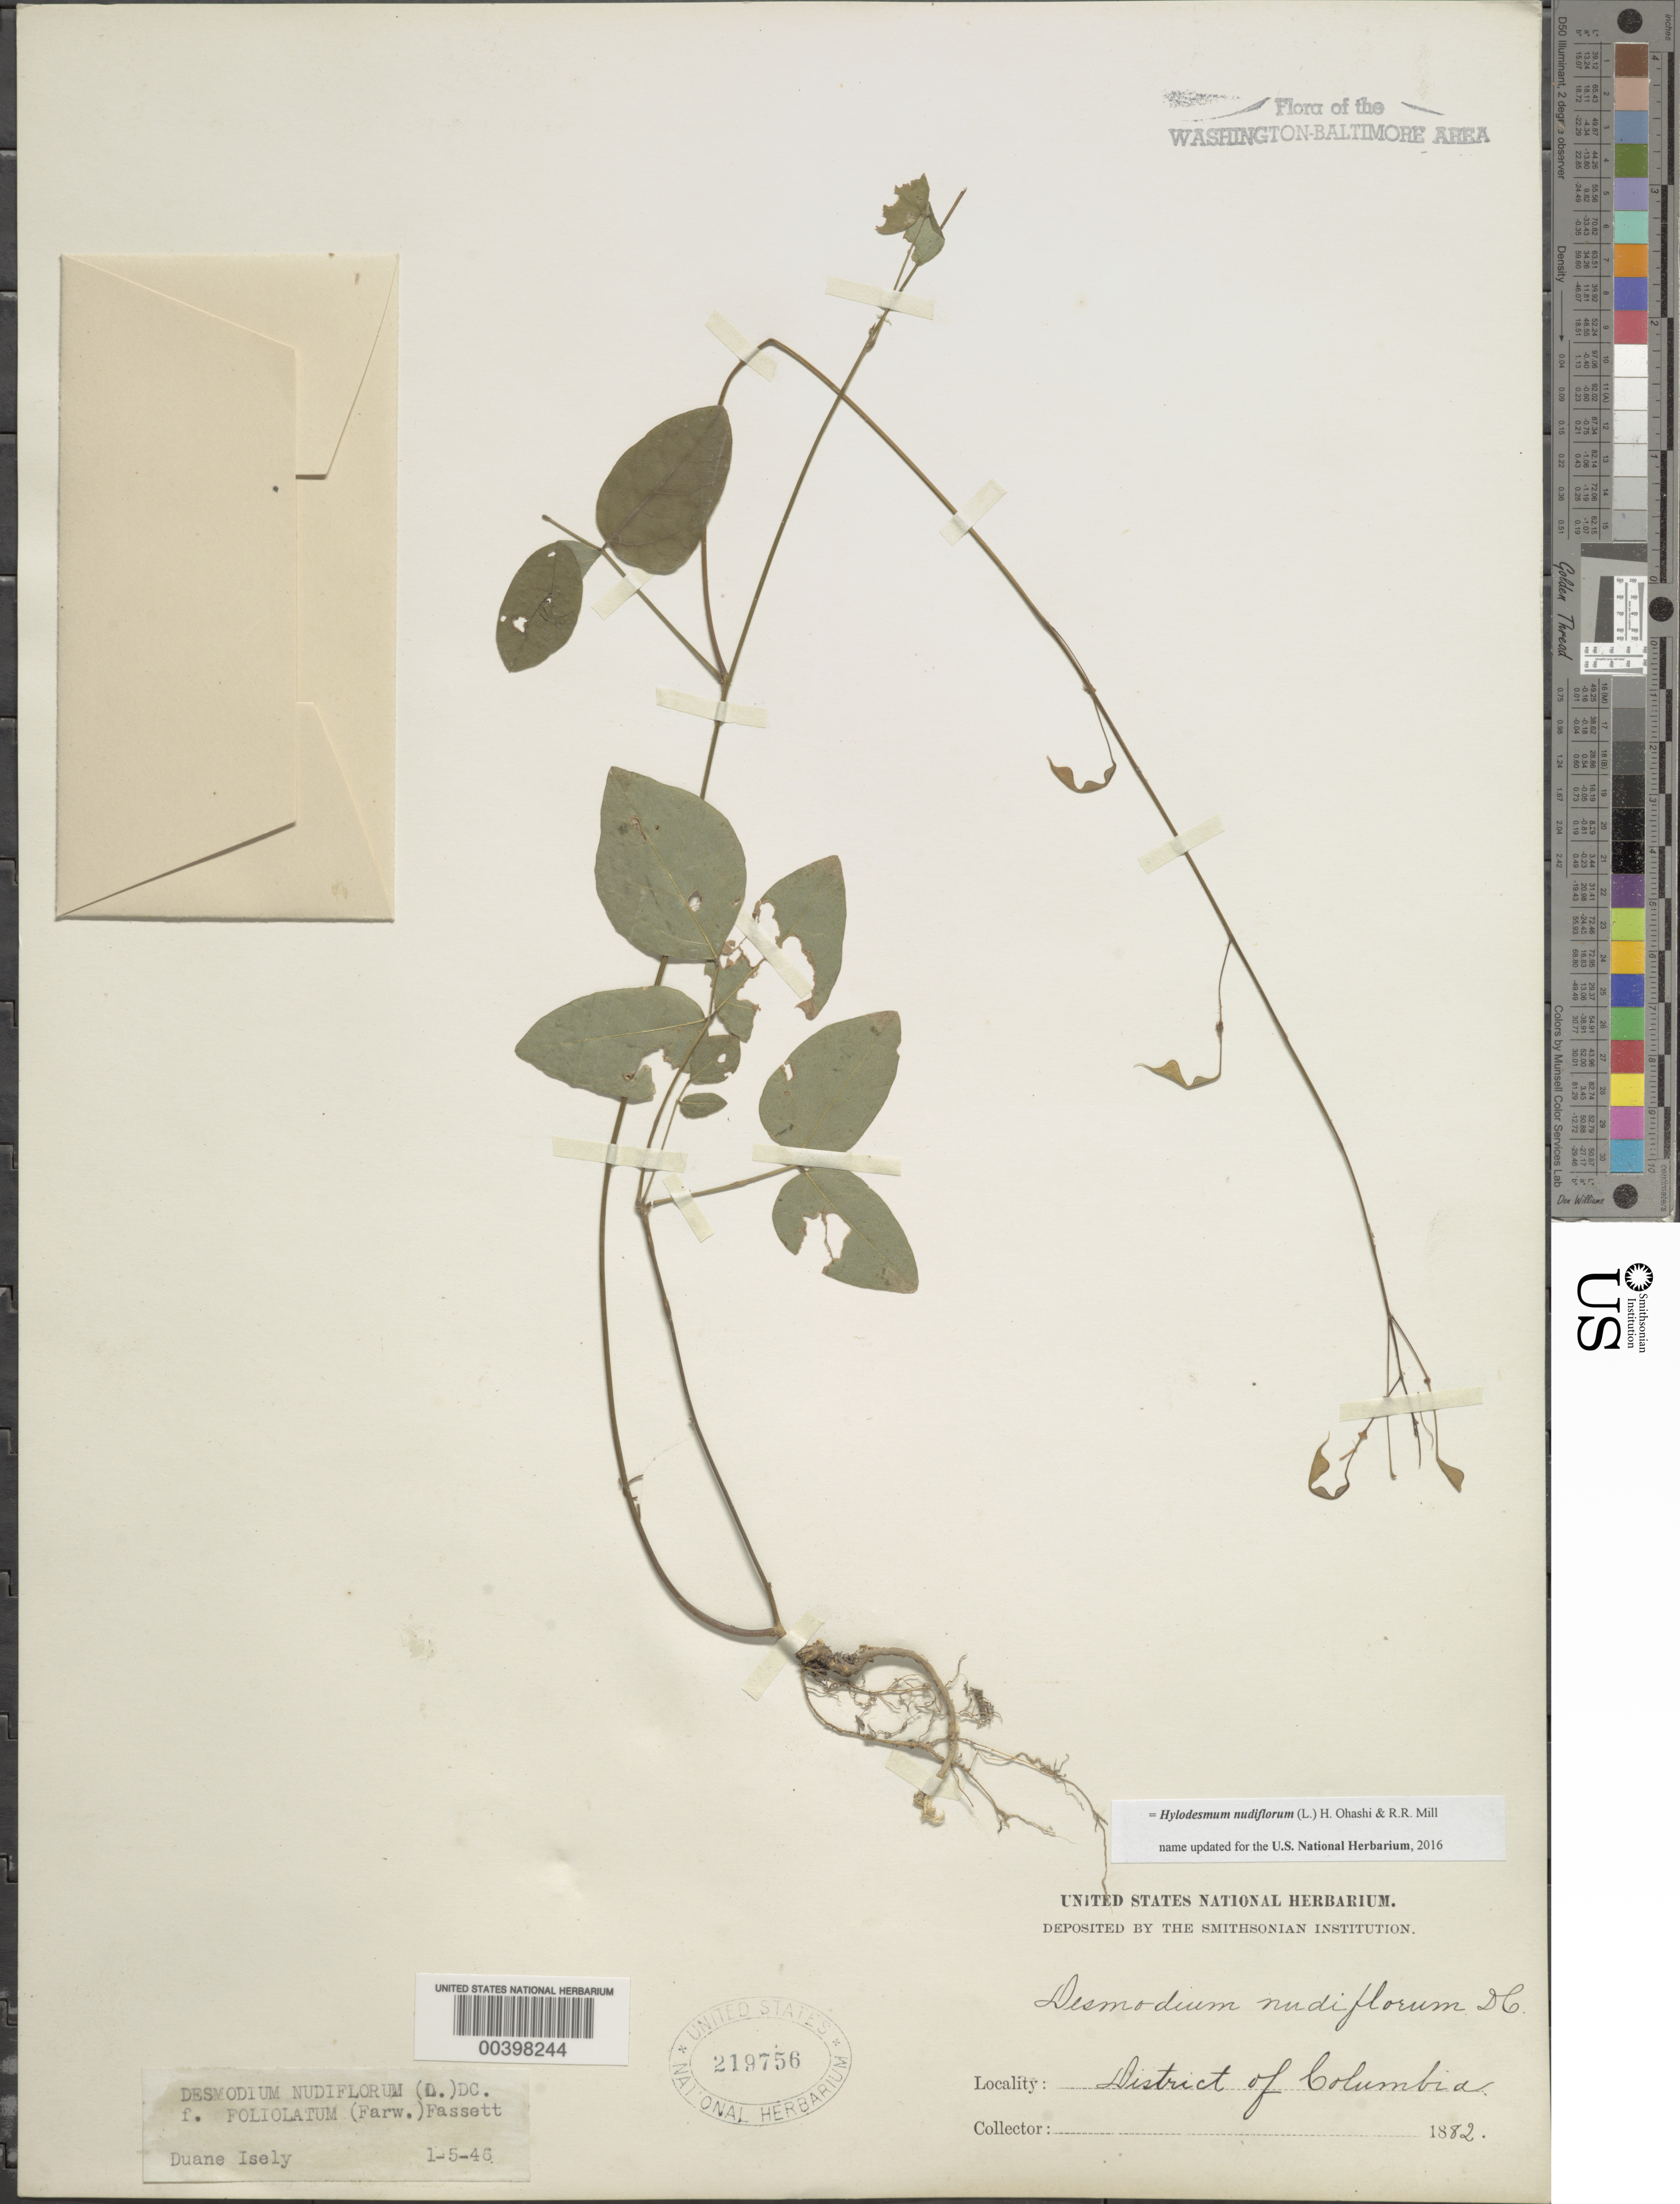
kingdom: Plantae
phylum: Tracheophyta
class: Magnoliopsida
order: Fabales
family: Fabaceae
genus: Hylodesmum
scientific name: Hylodesmum nudiflorum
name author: (L.) H. Ohashi & R.R. Mill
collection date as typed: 1882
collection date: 1882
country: United States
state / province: District of Columbia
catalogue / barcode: US 219756